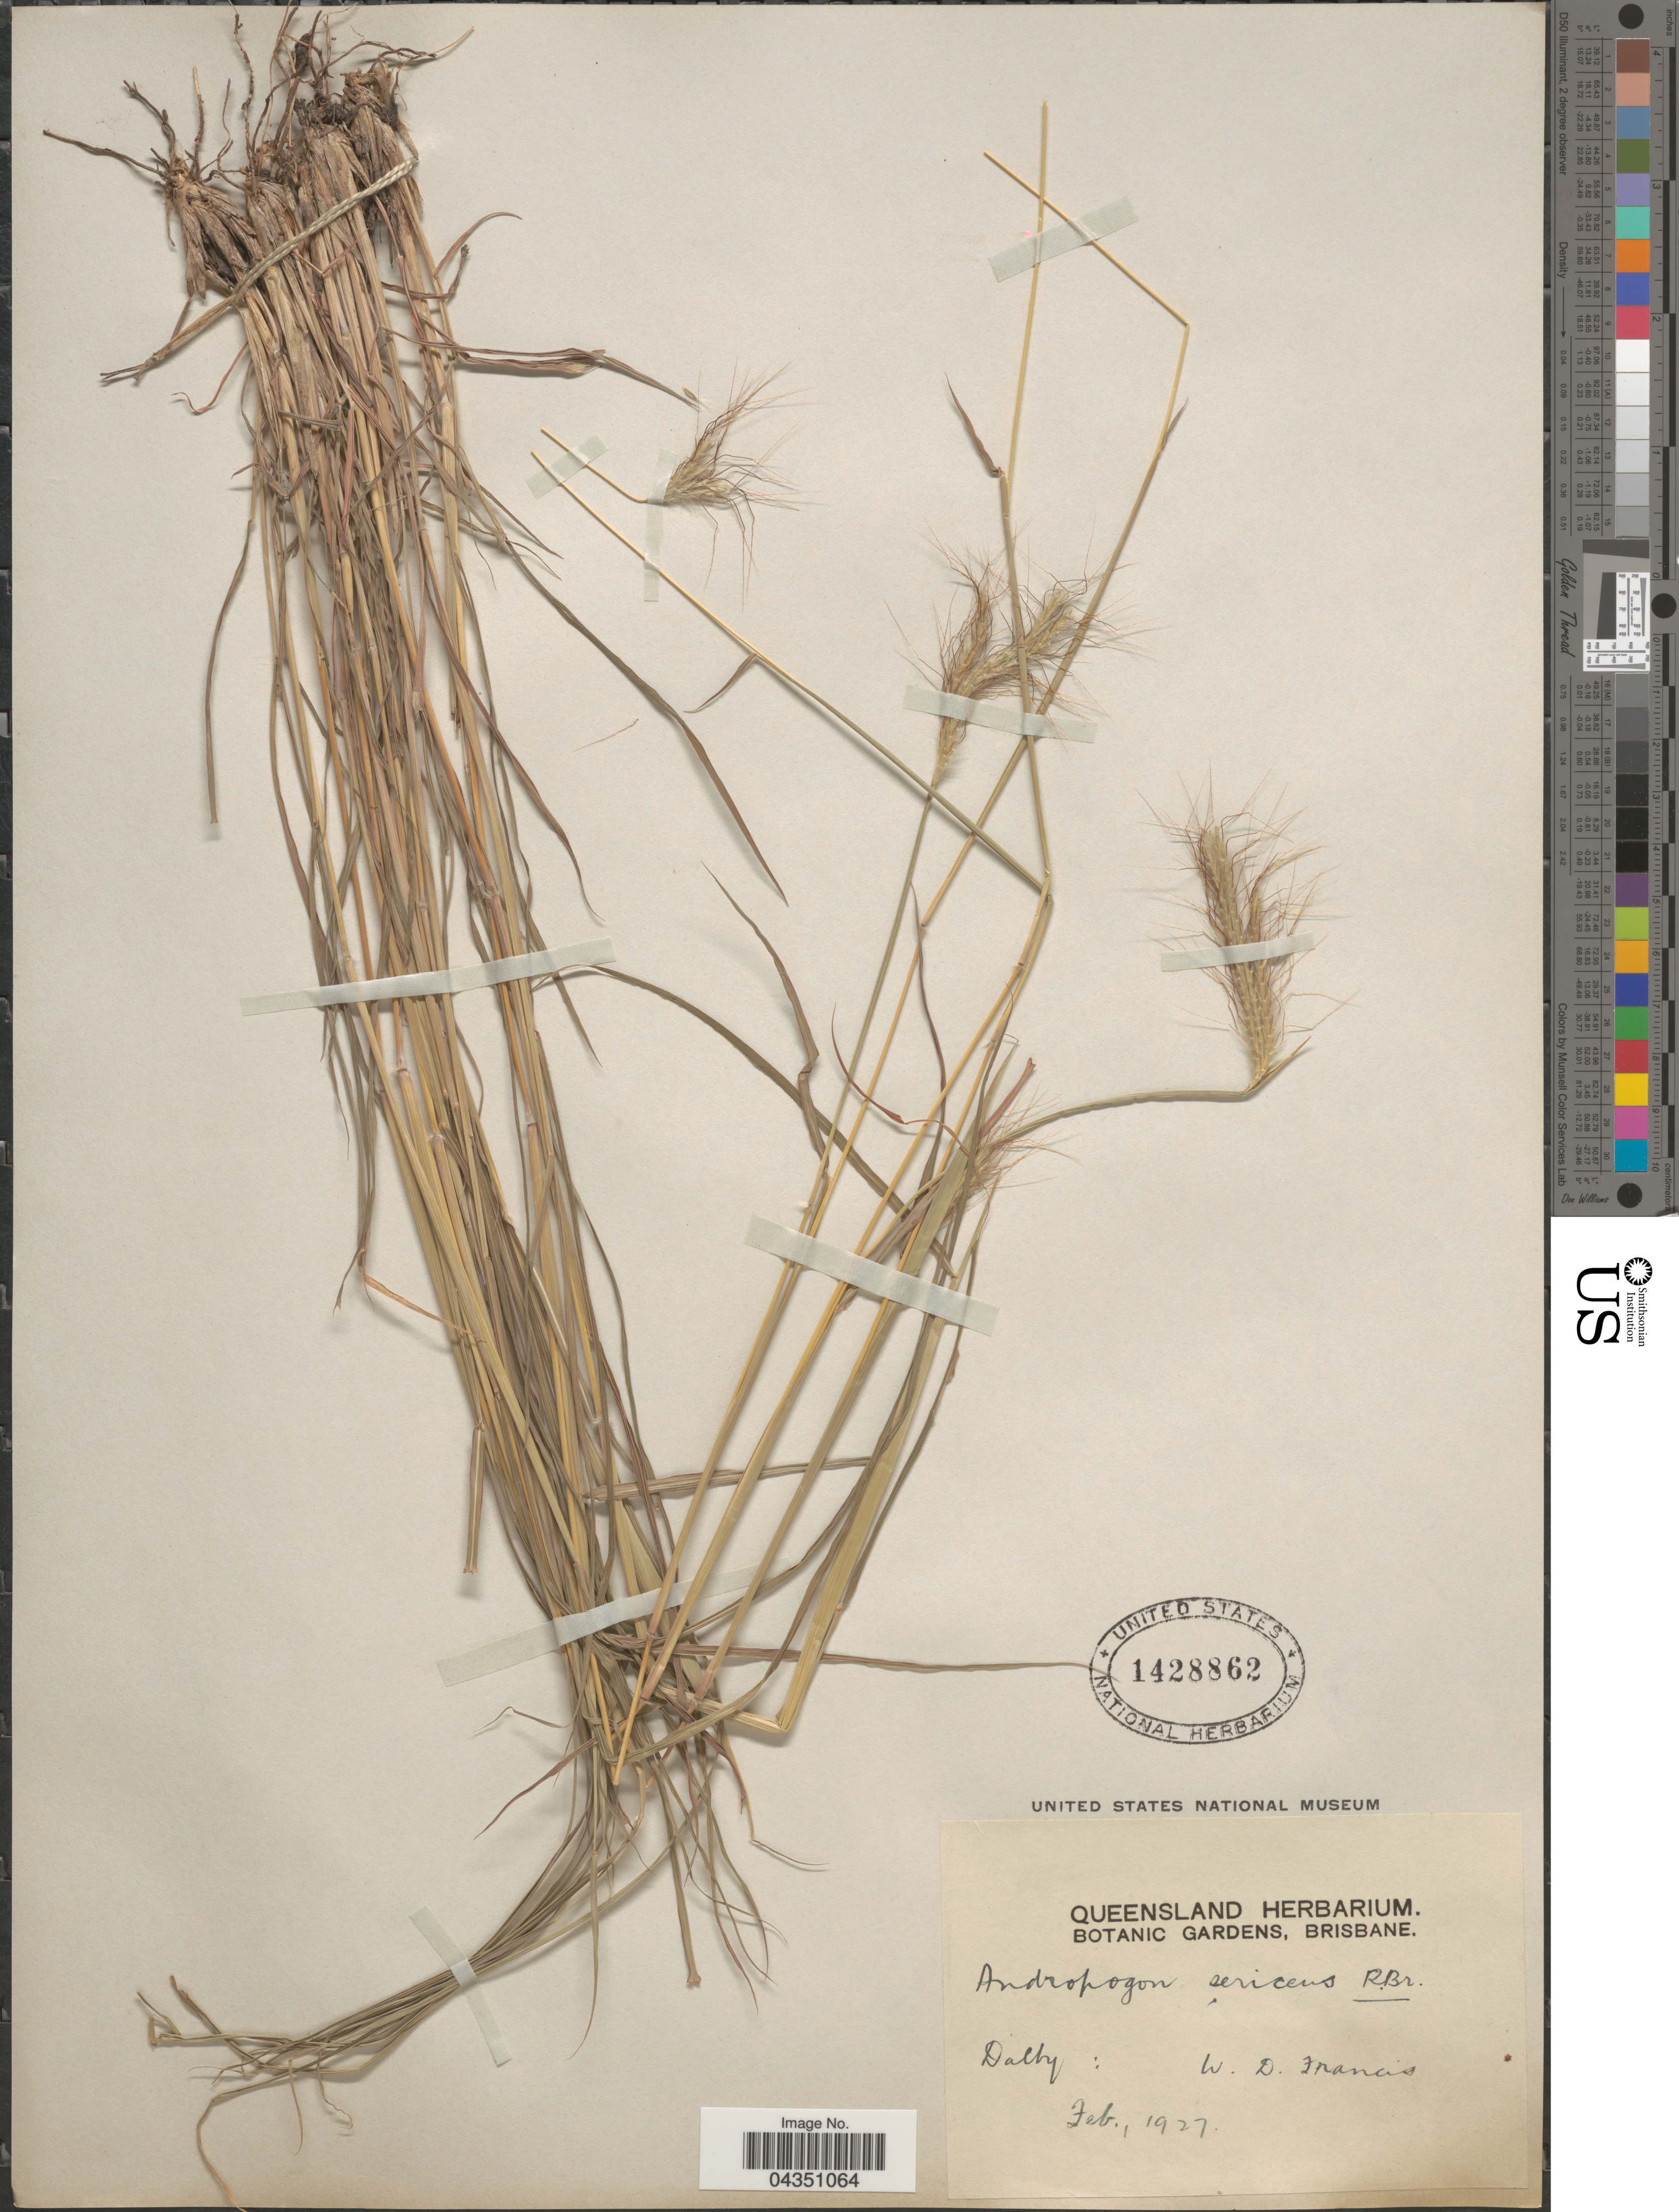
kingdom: Plantae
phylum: Tracheophyta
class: Liliopsida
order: Poales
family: Poaceae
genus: Dichanthium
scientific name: Dichanthium sericeum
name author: (R. Br.) A. Camus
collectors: W. Francis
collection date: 1927-02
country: Australia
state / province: Queensland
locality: Dalby.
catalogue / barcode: US 1428862